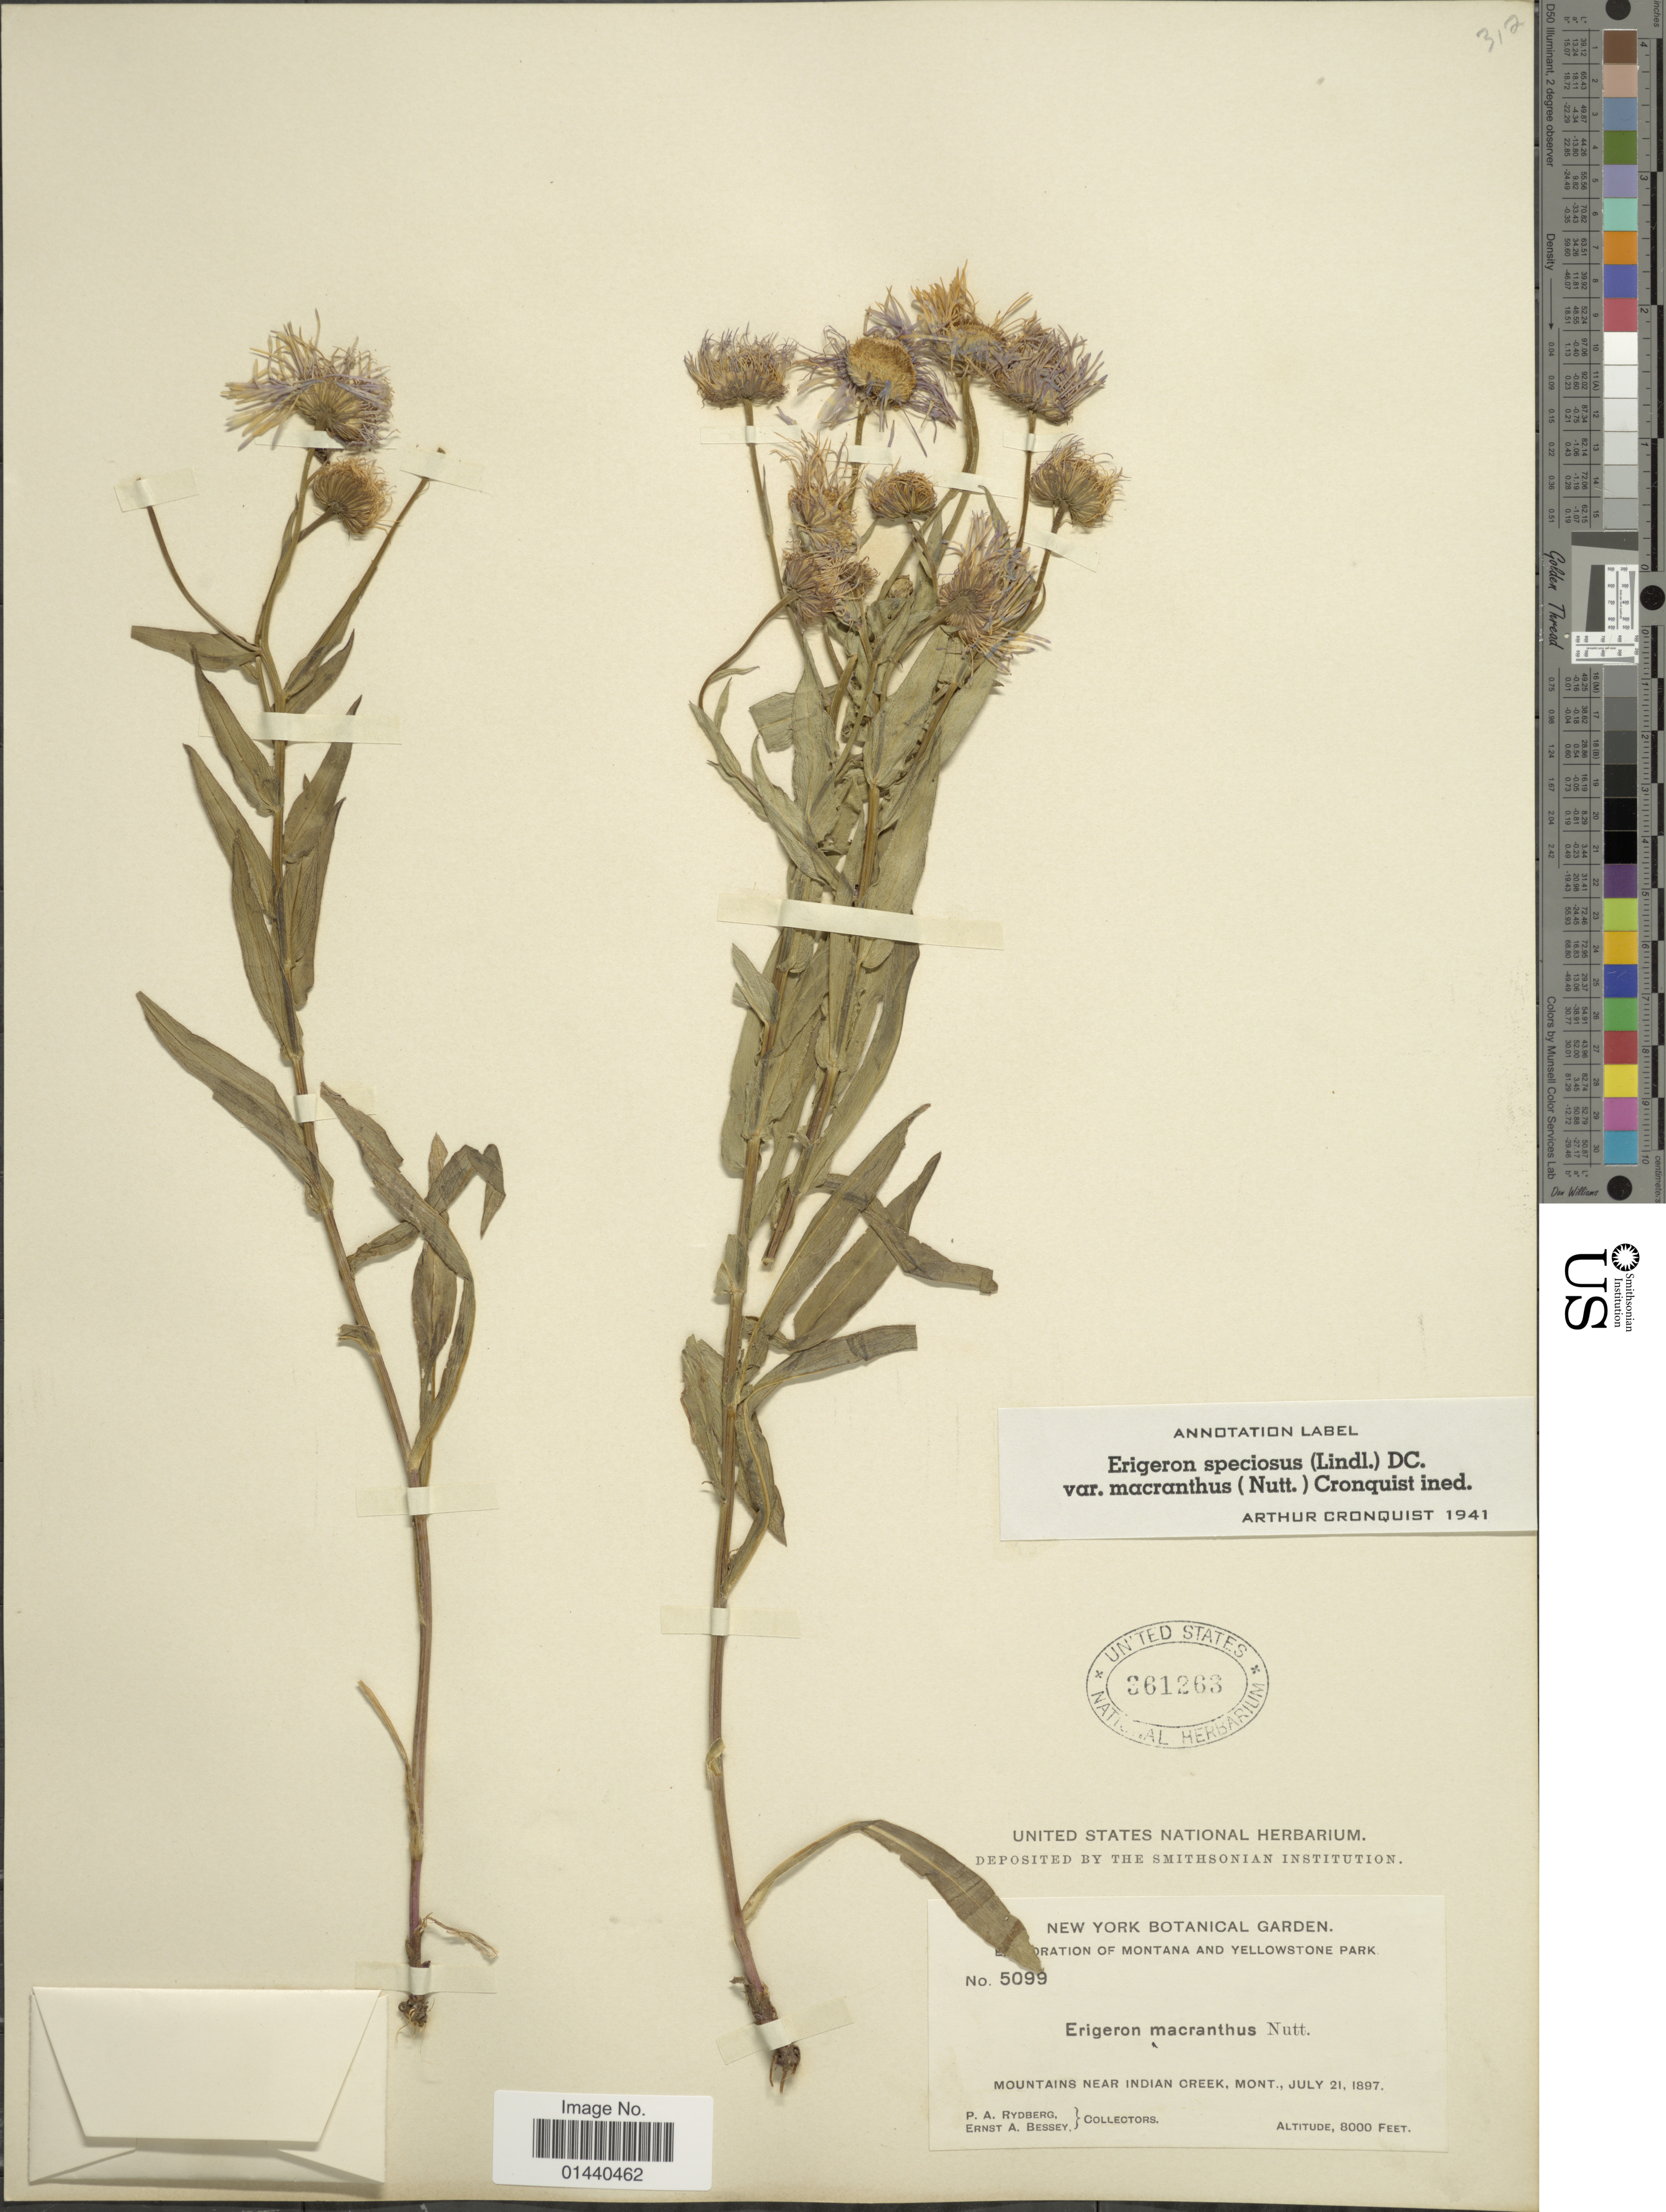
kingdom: Plantae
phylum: Tracheophyta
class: Magnoliopsida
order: Asterales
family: Asteraceae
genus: Erigeron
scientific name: Erigeron speciosus var. macranthus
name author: (Nutt.) Cronq.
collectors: P. A. Rydberg & E. A. Bessey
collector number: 5099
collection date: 1897-07-21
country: United States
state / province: Montana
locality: Mountains near Indian Creek, Mont.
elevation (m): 2438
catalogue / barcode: US 361263